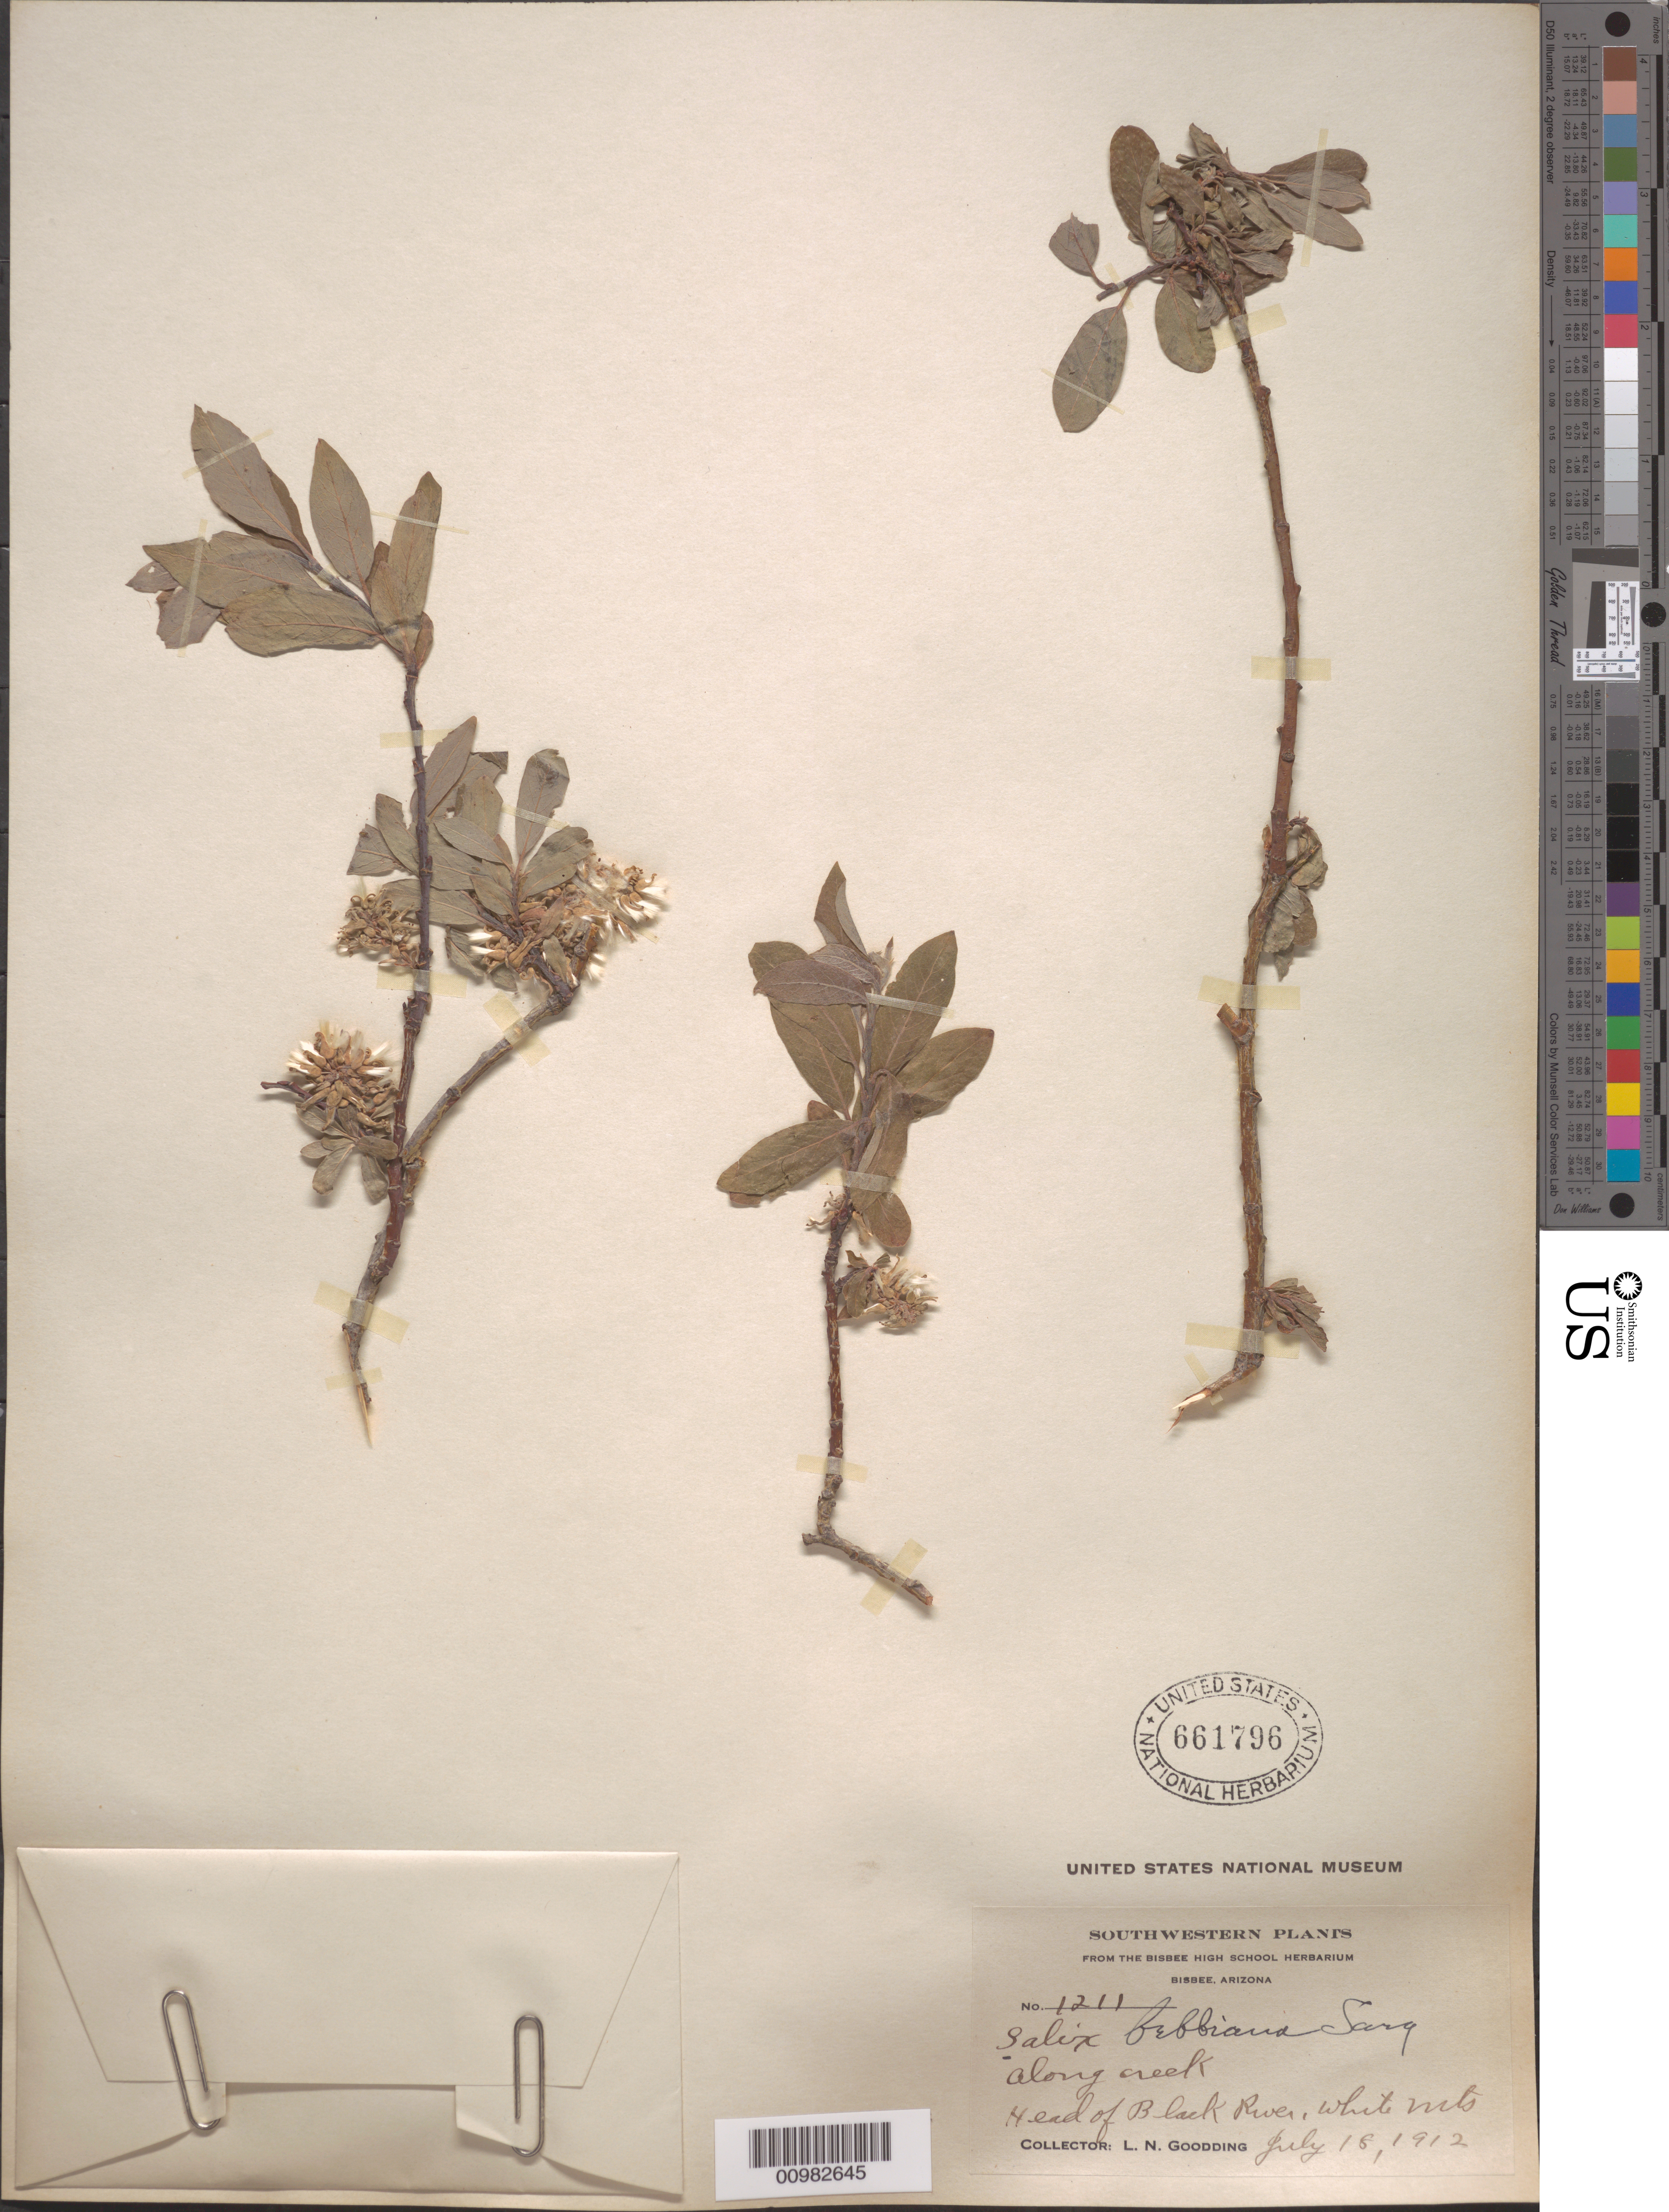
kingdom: Plantae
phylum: Tracheophyta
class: Magnoliopsida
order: Malpighiales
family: Salicaceae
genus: Salix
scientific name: Salix bebbiana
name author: Sarg.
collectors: L. N. Goodding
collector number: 1211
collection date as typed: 18 Jul 1912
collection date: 1912-07-18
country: United States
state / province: Arizona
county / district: Apache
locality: Along creek, head of Black River, White Mountains.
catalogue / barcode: US 661796